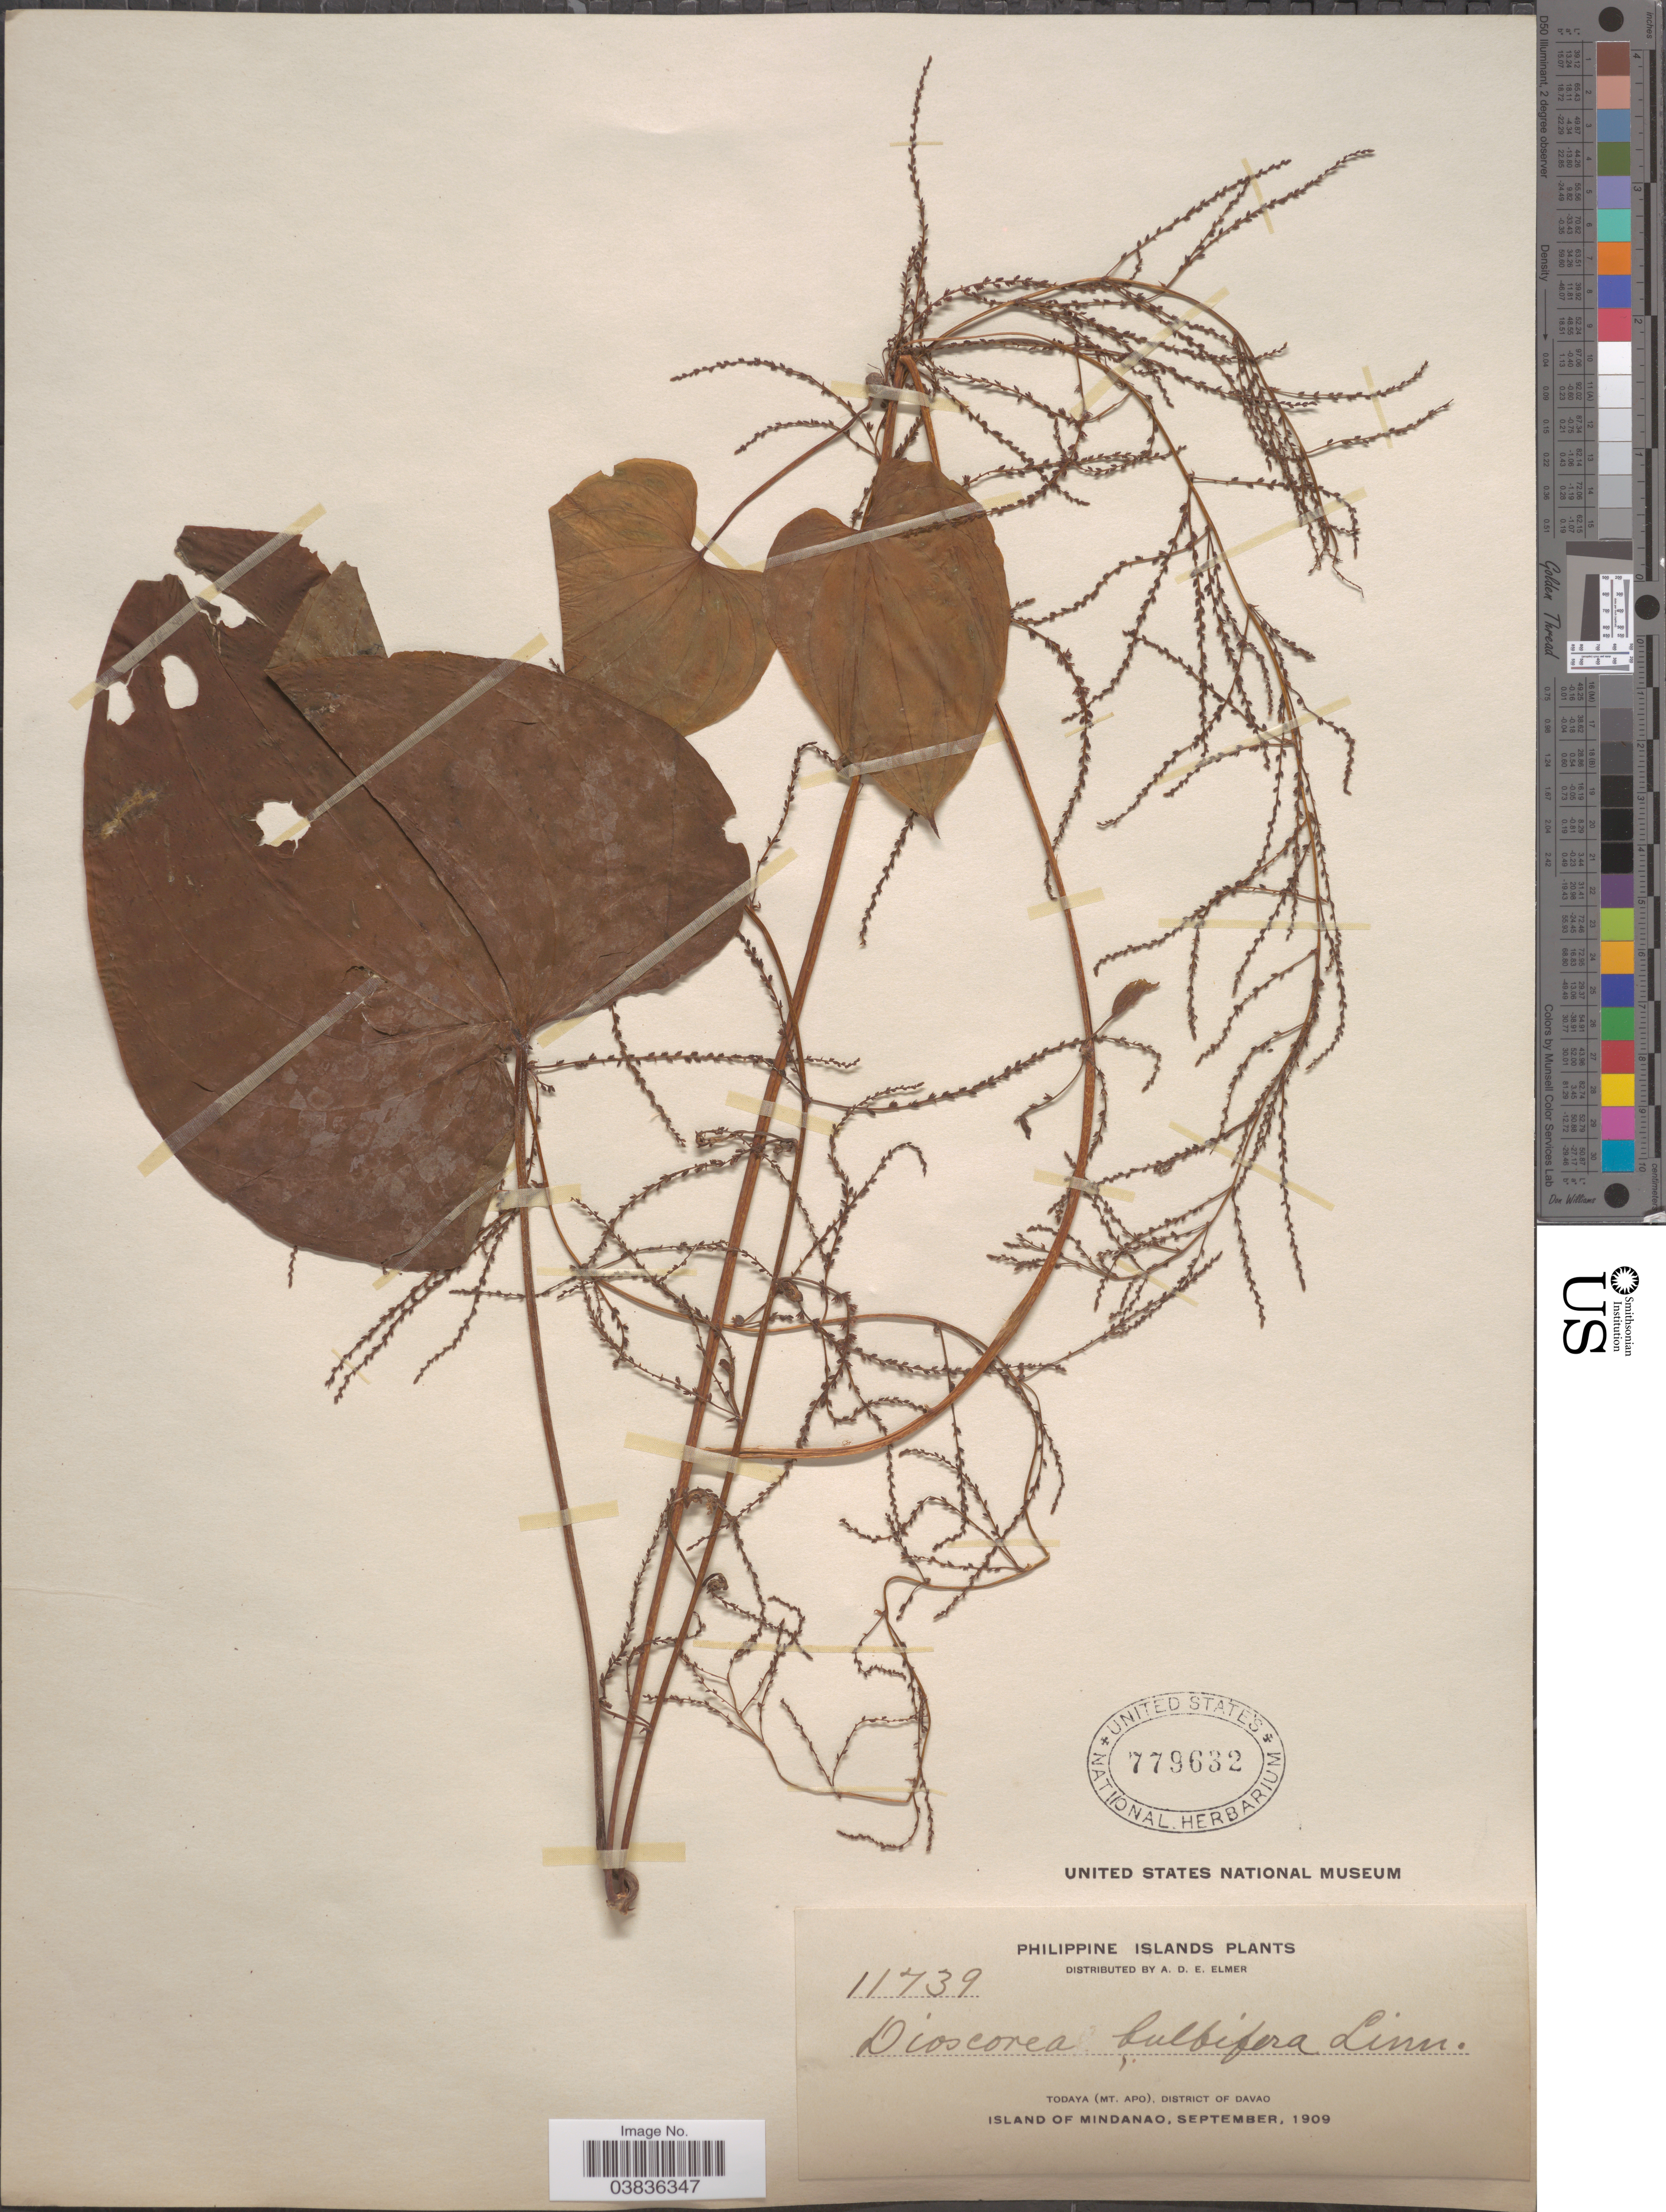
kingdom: Plantae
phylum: Tracheophyta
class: Liliopsida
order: Dioscoreales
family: Dioscoreaceae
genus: Dioscorea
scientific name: Dioscorea bulbifera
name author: L.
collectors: A. D. E. Elmer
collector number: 11739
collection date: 1909-09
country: Philippines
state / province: Davao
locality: Philippine Islands. Todaya (Mt. Apo), District of Davao. Island of Mindanao.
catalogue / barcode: US 779632